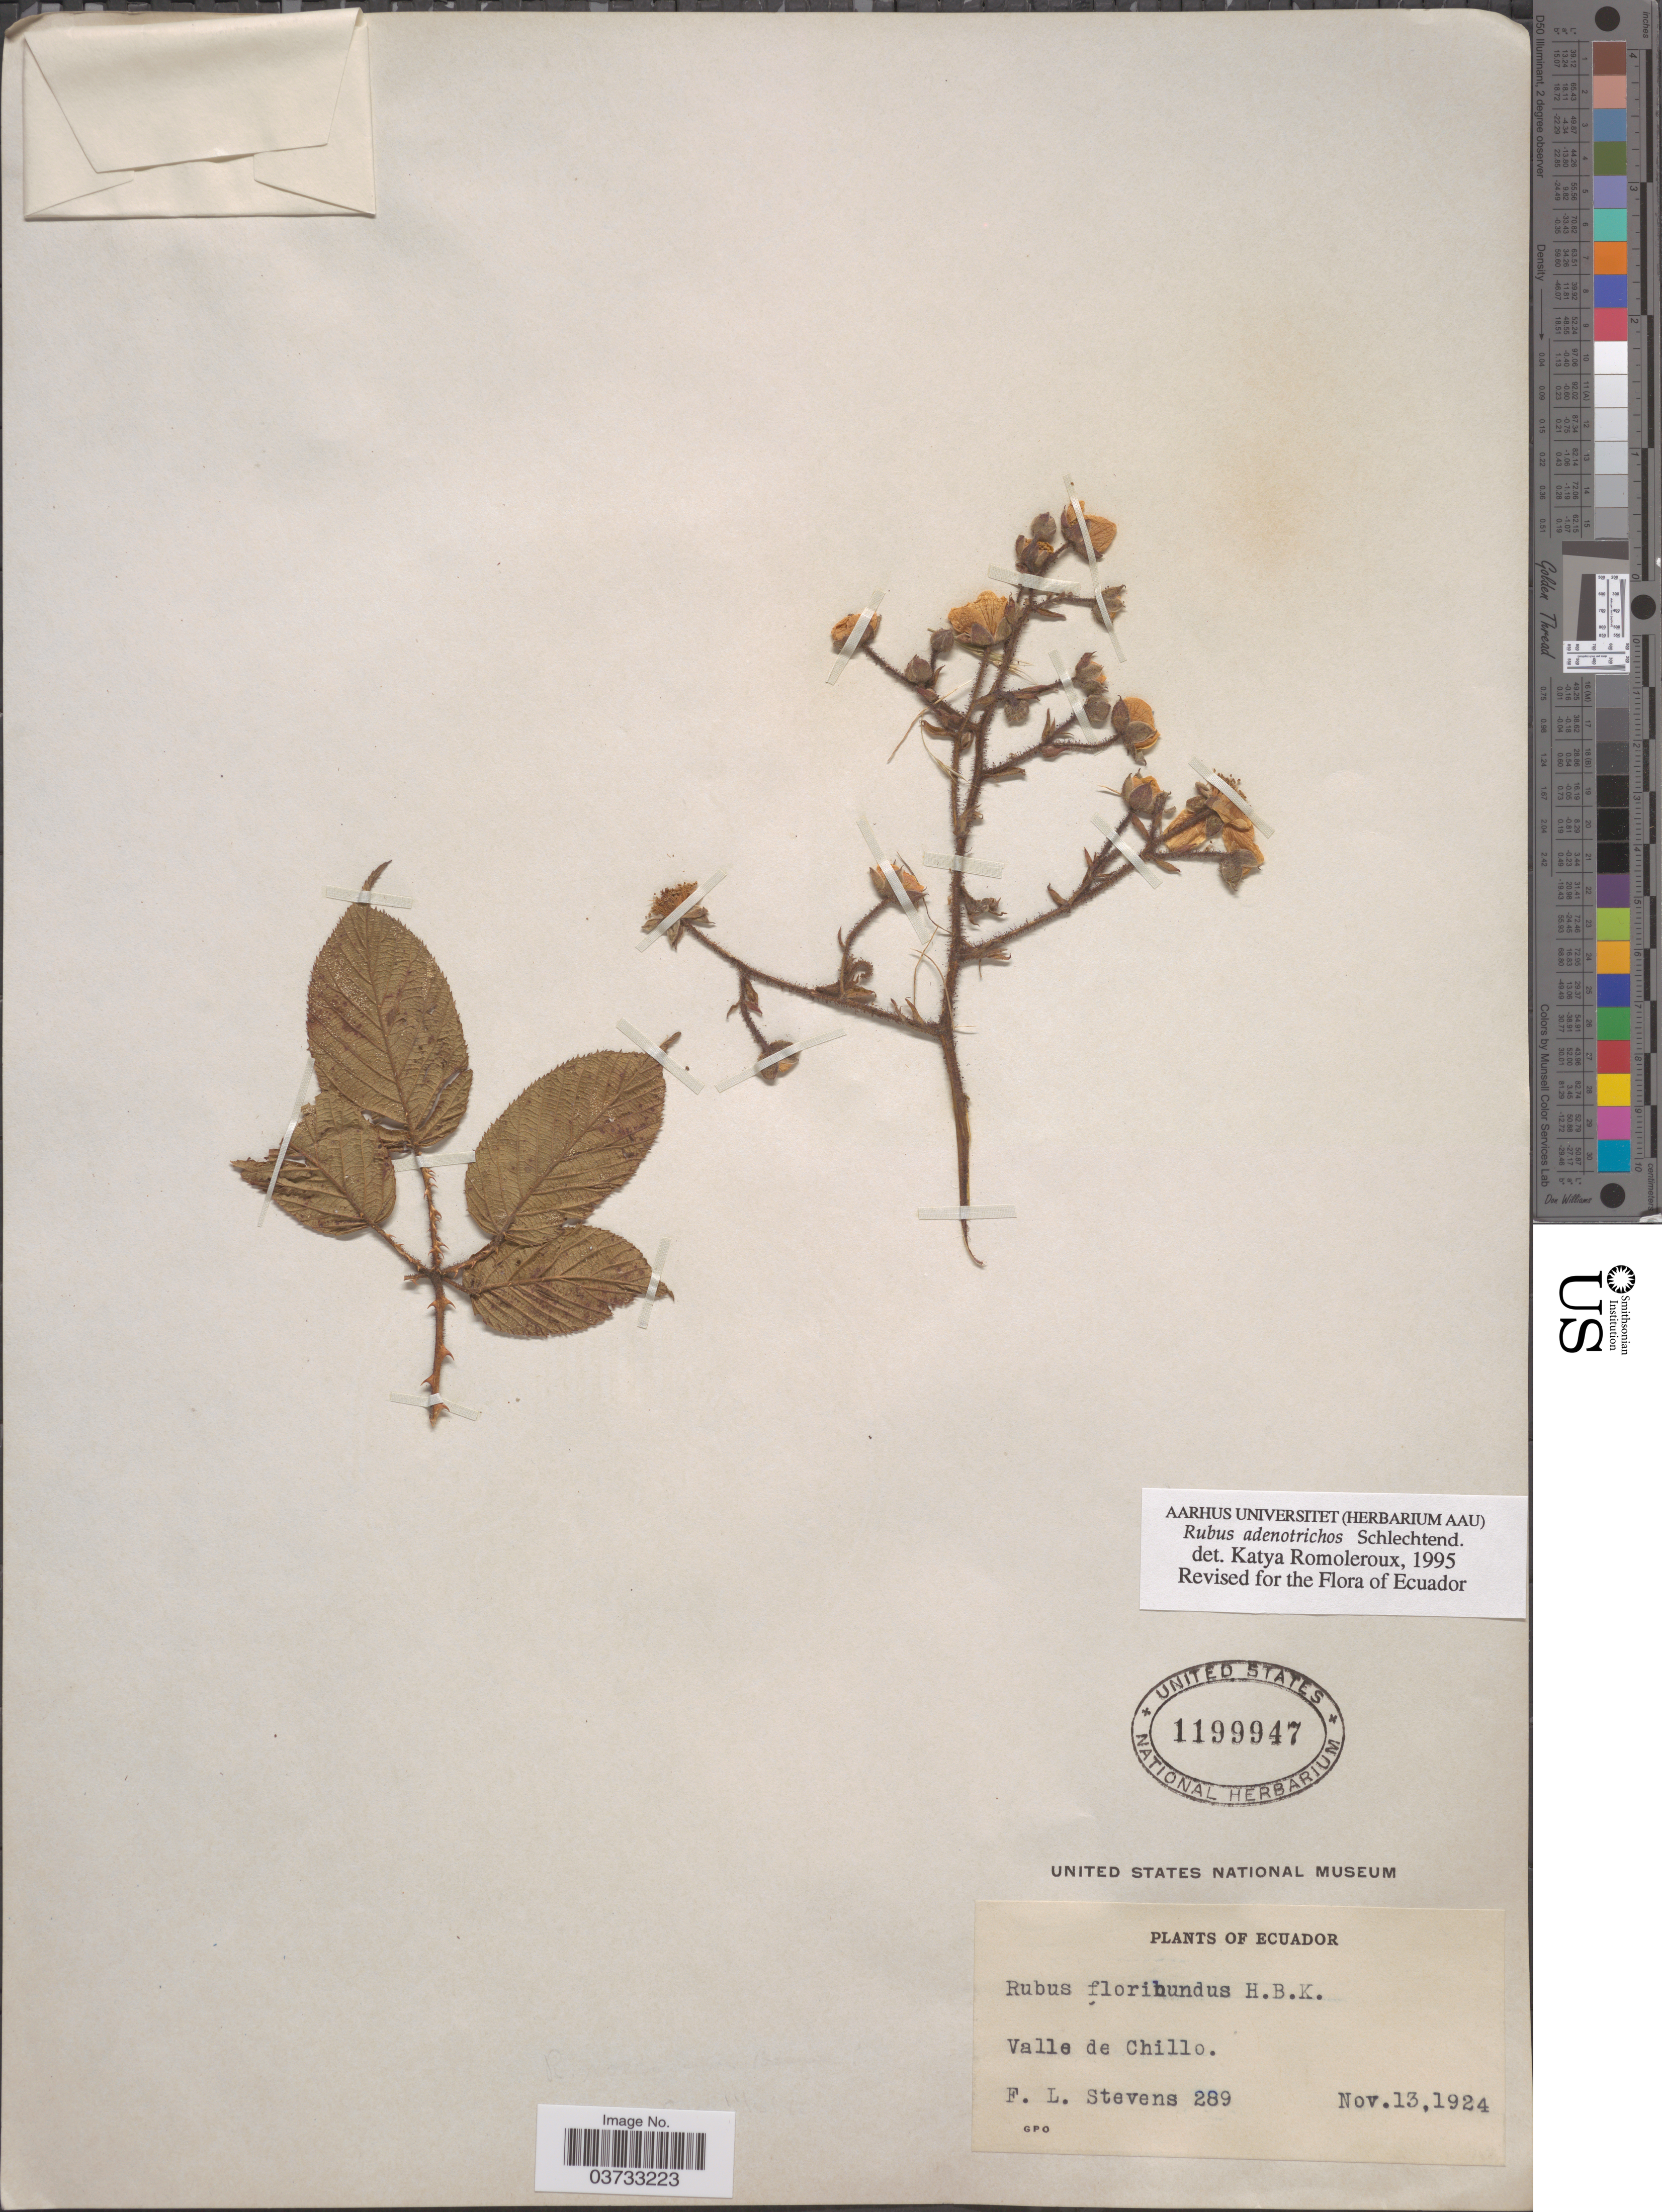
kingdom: Plantae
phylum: Tracheophyta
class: Magnoliopsida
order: Rosales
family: Rosaceae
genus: Rubus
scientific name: Rubus adenotrichos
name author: Schltdl.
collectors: F. L. Stevens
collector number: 289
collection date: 1924-11-13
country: Ecuador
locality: Valle de Chillo.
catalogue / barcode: US 1199947